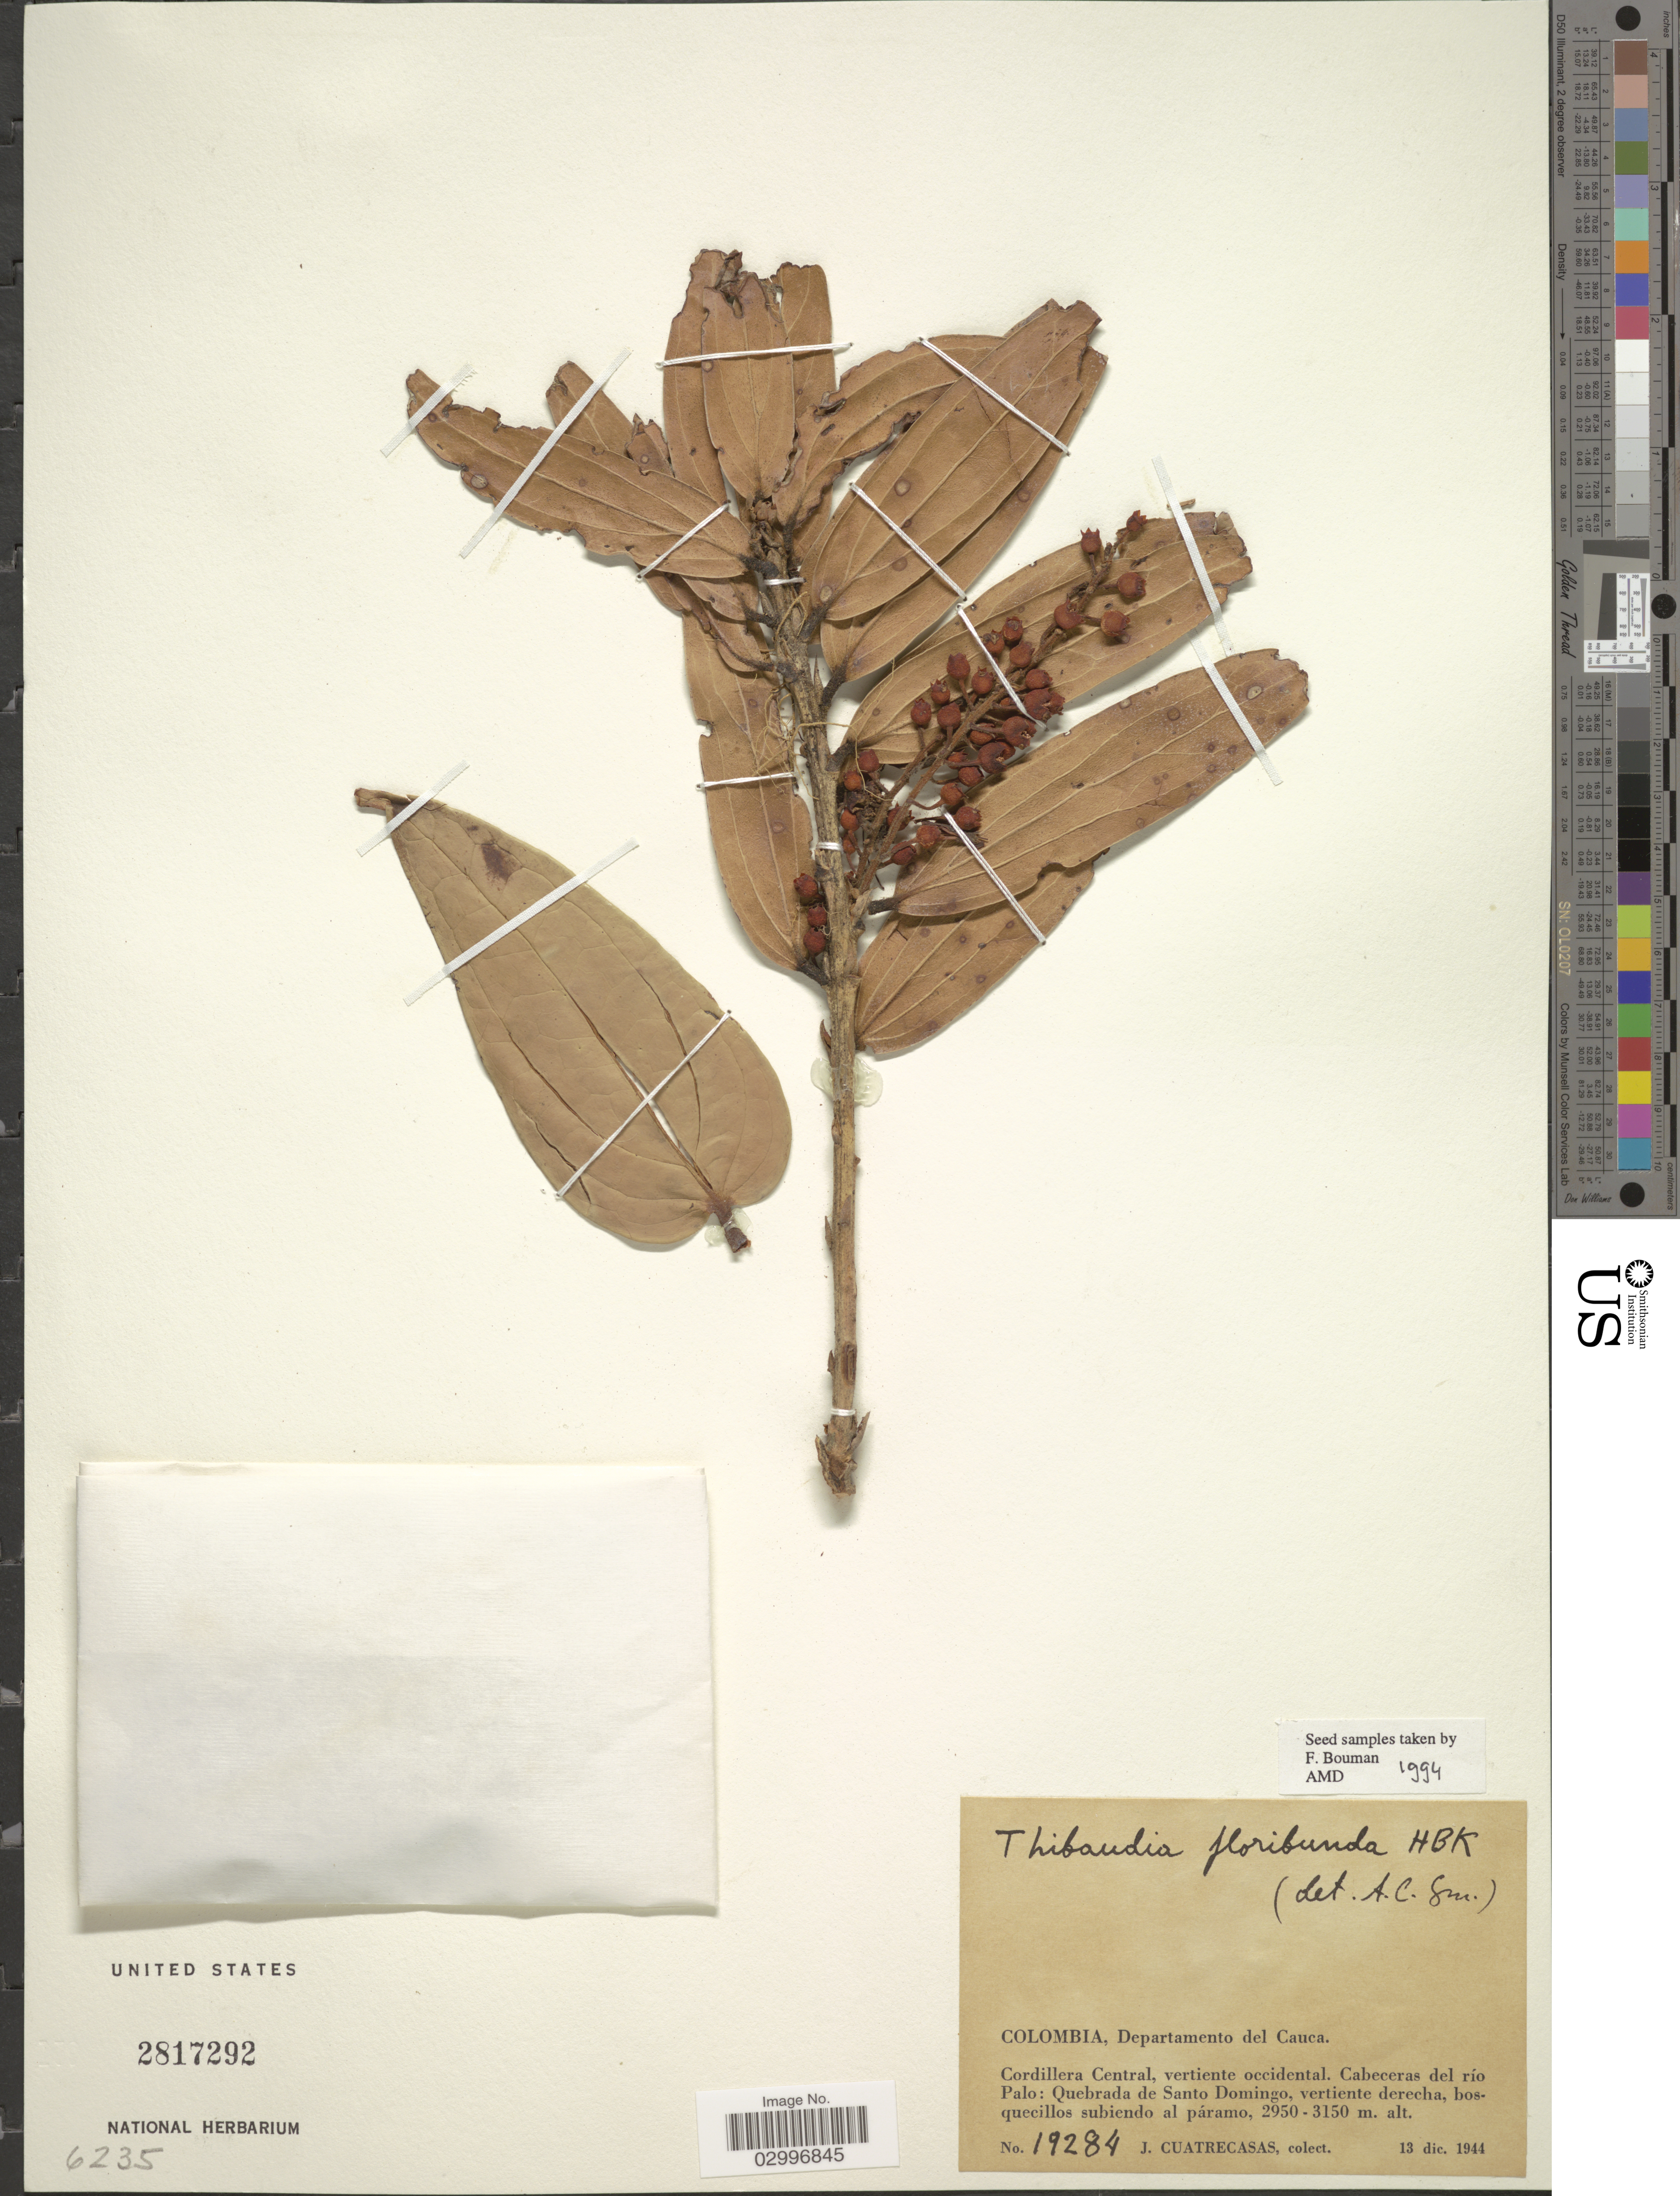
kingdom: Plantae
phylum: Tracheophyta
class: Magnoliopsida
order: Ericales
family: Ericaceae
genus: Thibaudia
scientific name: Thibaudia floribunda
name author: Kunth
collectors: J. Cuatrecasas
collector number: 19284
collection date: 1944-12-13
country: Colombia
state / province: Cauca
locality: Departamento del Cauca. Cordillera Central, vertiente occidental. Cabeceras del río Palo: Quebrada de Santo Domingo.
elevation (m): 2950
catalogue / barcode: US 2817292